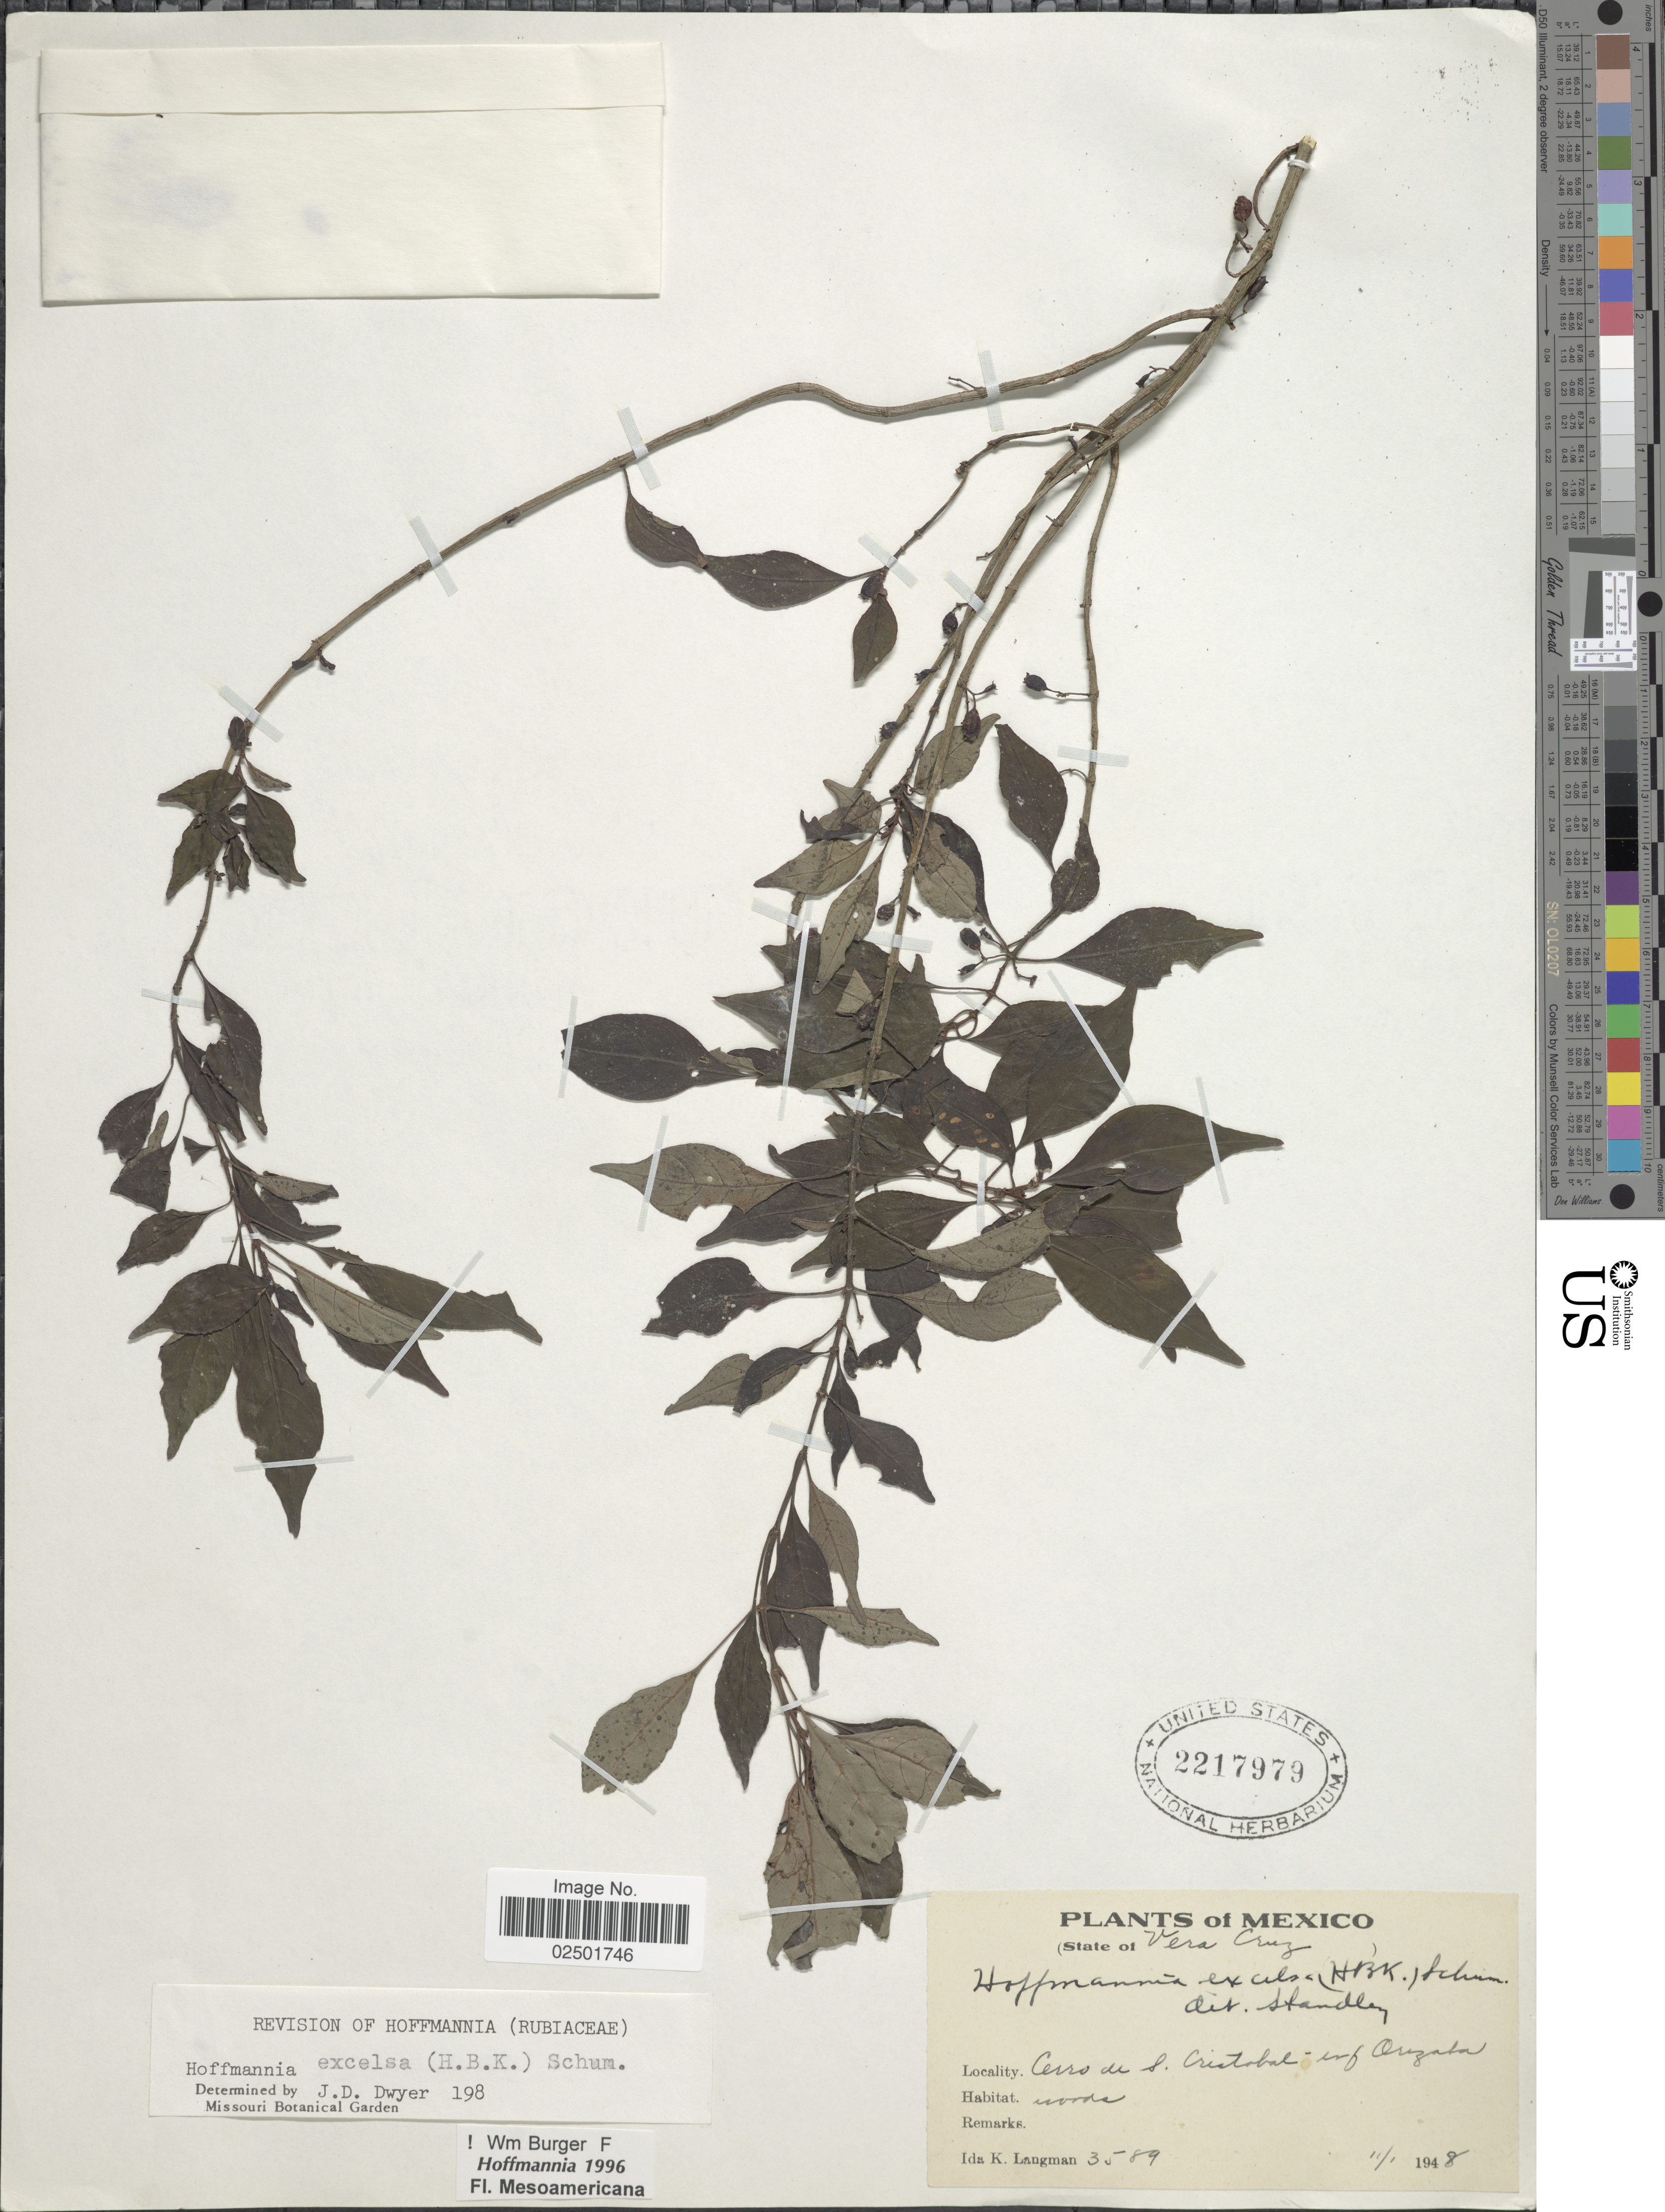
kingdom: Plantae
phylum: Tracheophyta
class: Magnoliopsida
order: Gentianales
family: Rubiaceae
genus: Hoffmannia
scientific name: Hoffmannia excelsa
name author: (Kunth) K. Schum.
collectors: I. K. Langman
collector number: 3589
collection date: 1948-01-11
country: Mexico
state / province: Veracruz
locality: State of Veracruz, Cerro de S. Cristobal - inf Orizaba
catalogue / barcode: US 2217979